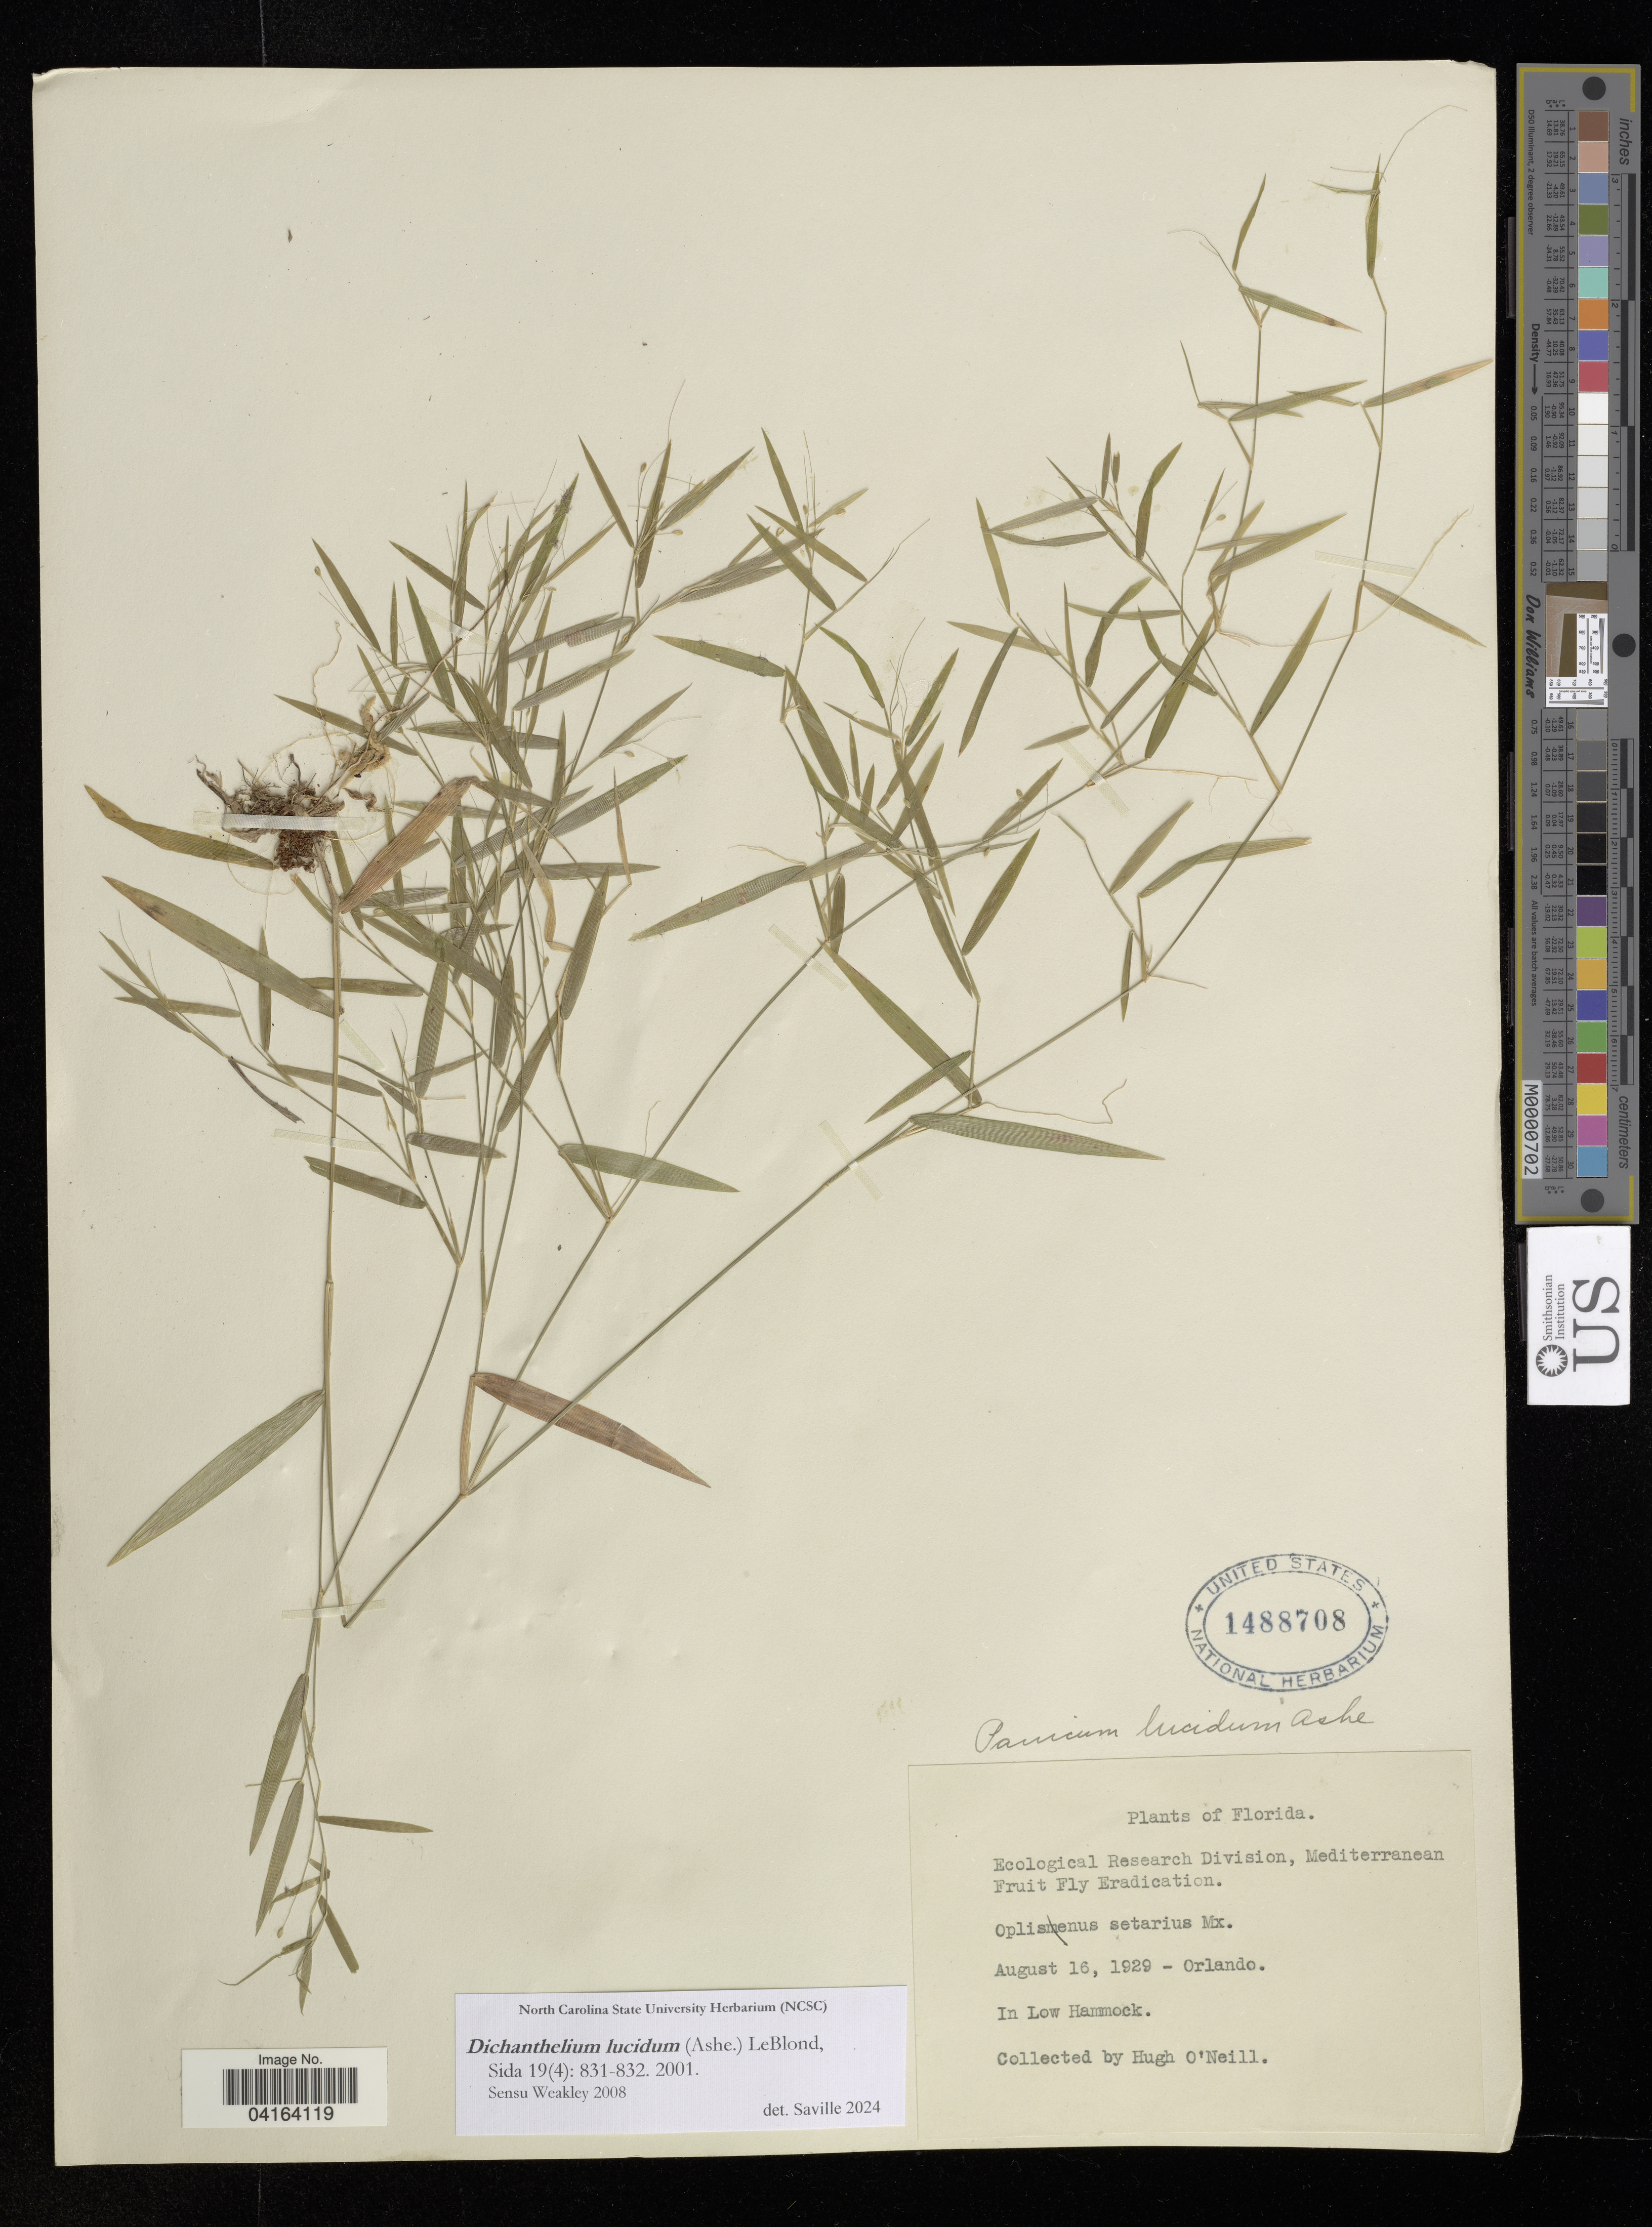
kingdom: Plantae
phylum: Tracheophyta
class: Liliopsida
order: Poales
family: Poaceae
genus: Dichanthelium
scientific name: Dichanthelium lucidum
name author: (Ashe) LeBlond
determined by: Saville, A. C., (NCSC), North Carolina State University (UNITED STATES)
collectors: H. O'Neill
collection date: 1929-08-16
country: United States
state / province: Florida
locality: Orlando. In Low Hammock.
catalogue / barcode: US 1488708